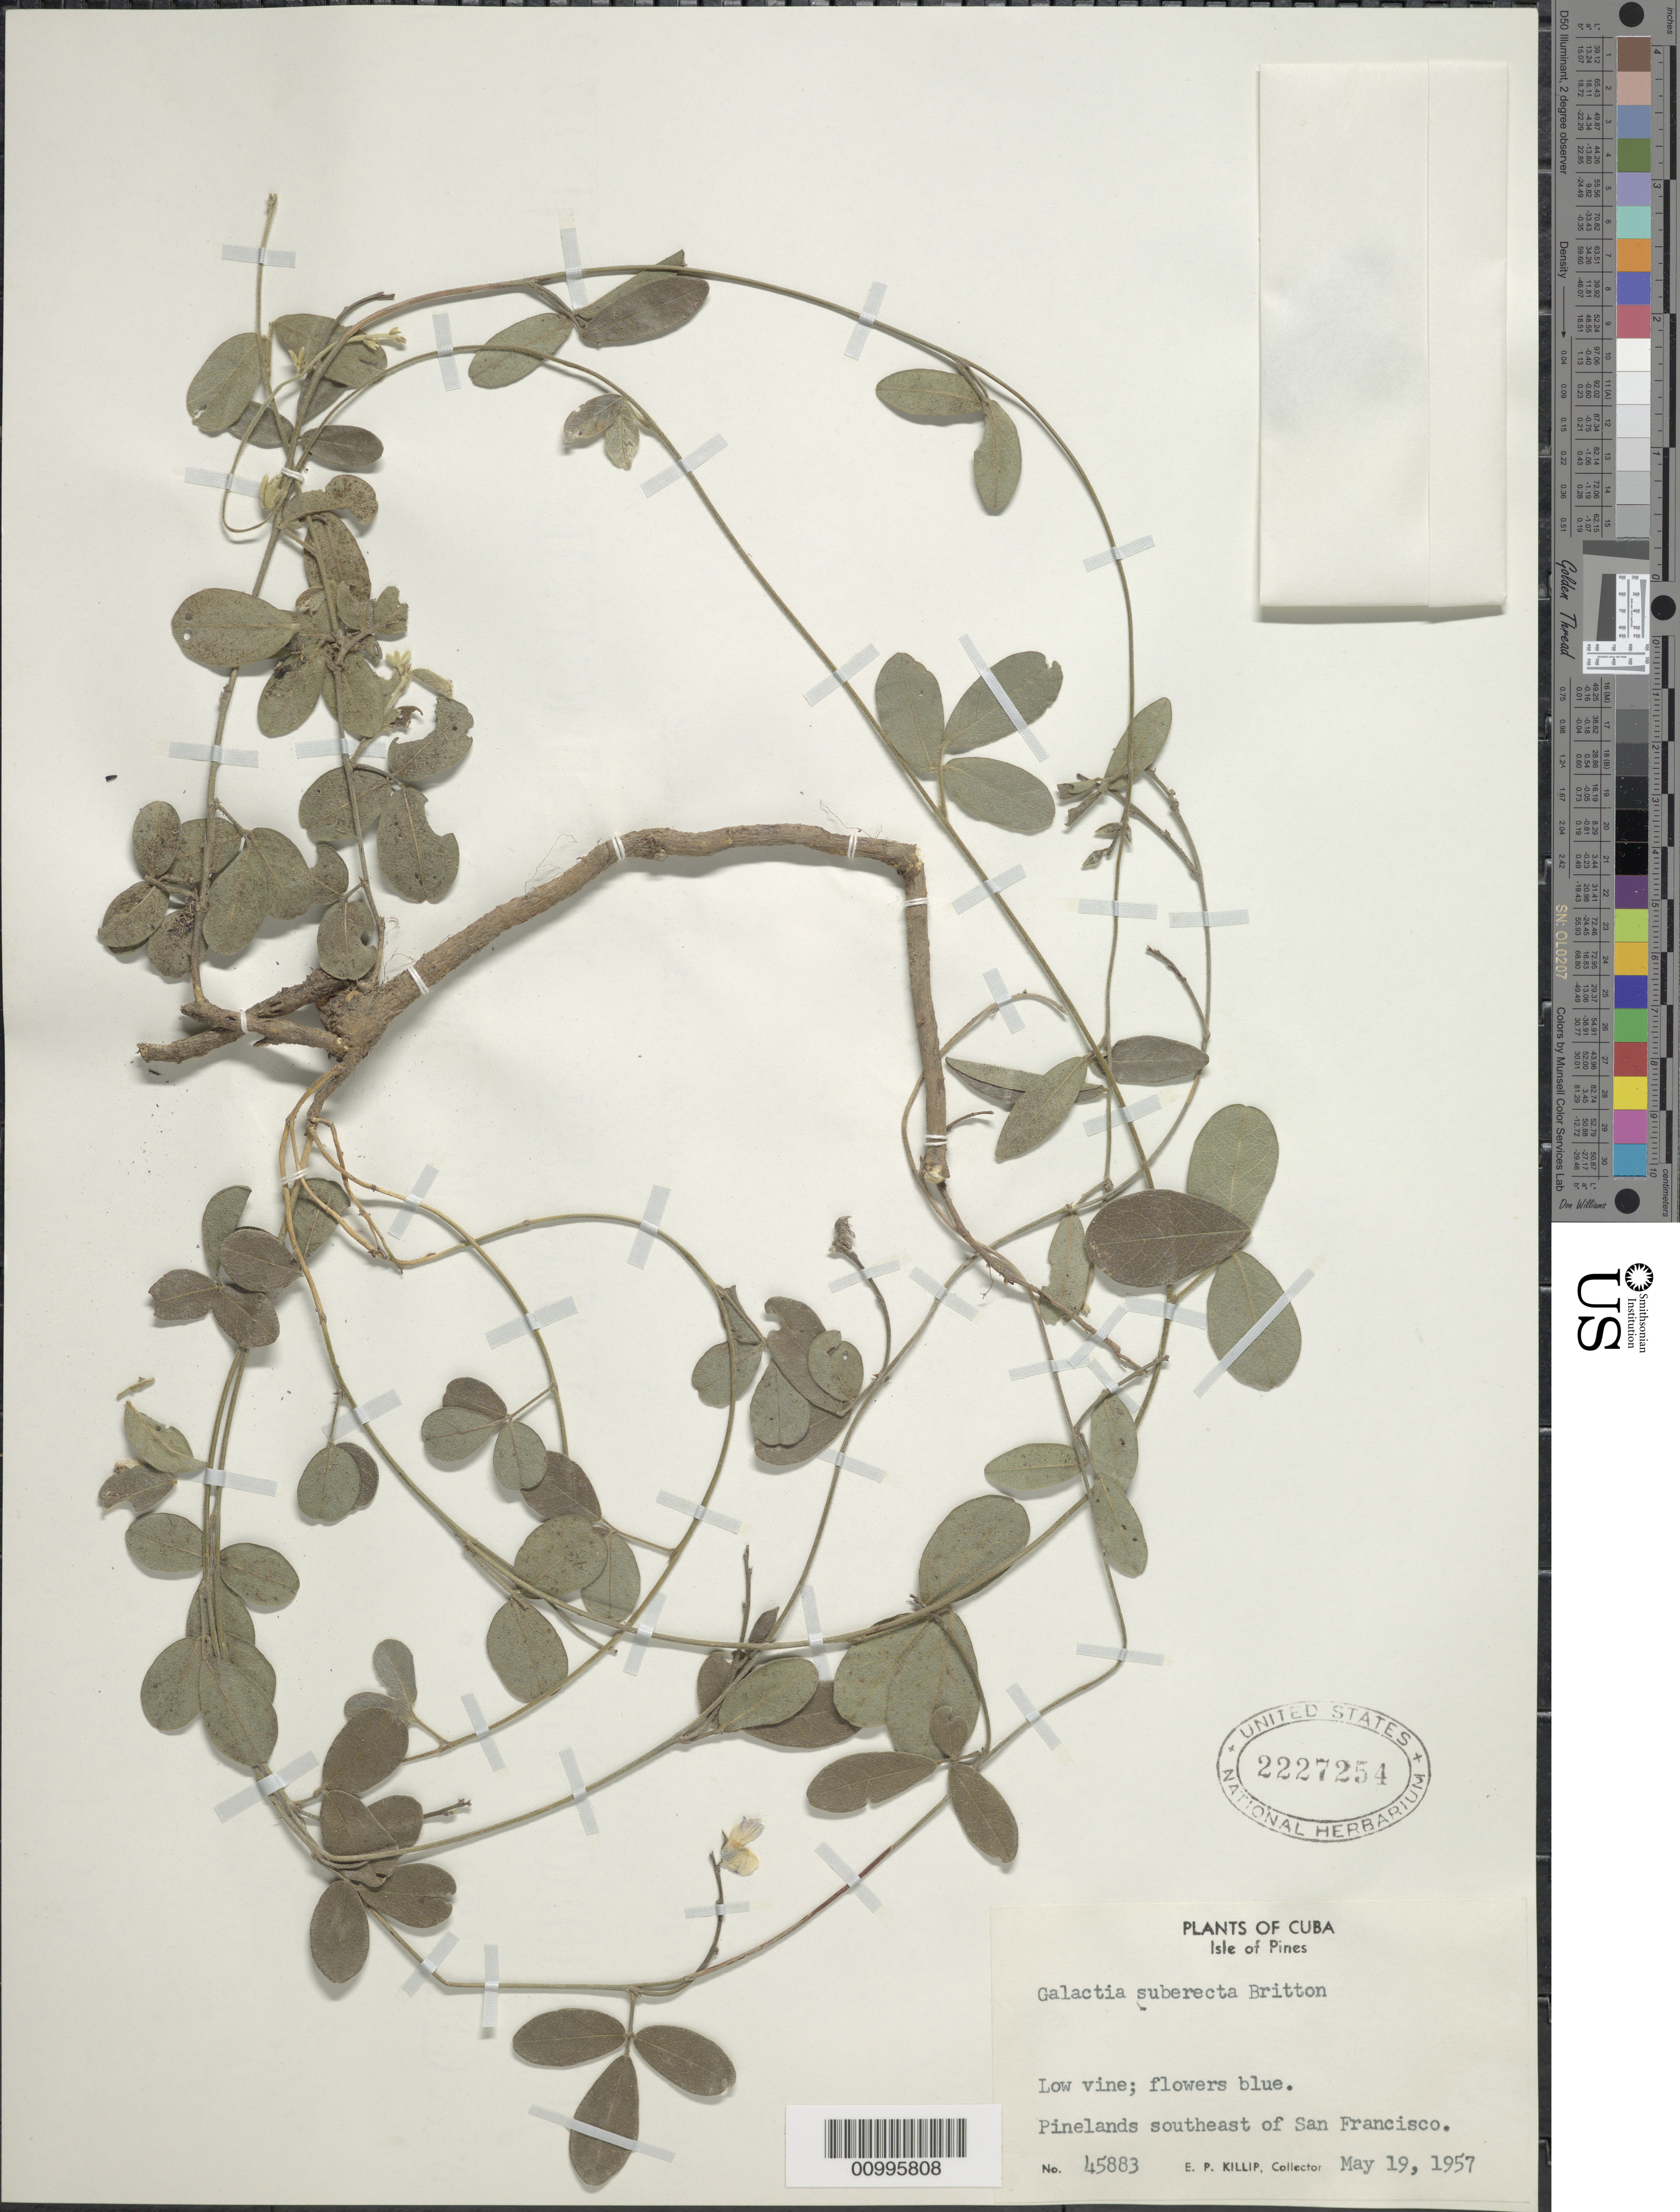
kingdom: Plantae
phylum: Tracheophyta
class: Magnoliopsida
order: Fabales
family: Fabaceae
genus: Galactia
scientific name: Galactia suberecta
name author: Britton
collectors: E. P. Killip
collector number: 45883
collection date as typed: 19 May 1957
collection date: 1957-05-19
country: Cuba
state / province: Isla de La Juventud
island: Isla de la Javentud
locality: Pineland SE of San Francisco, documented as Isle of Pine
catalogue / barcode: US 2227254